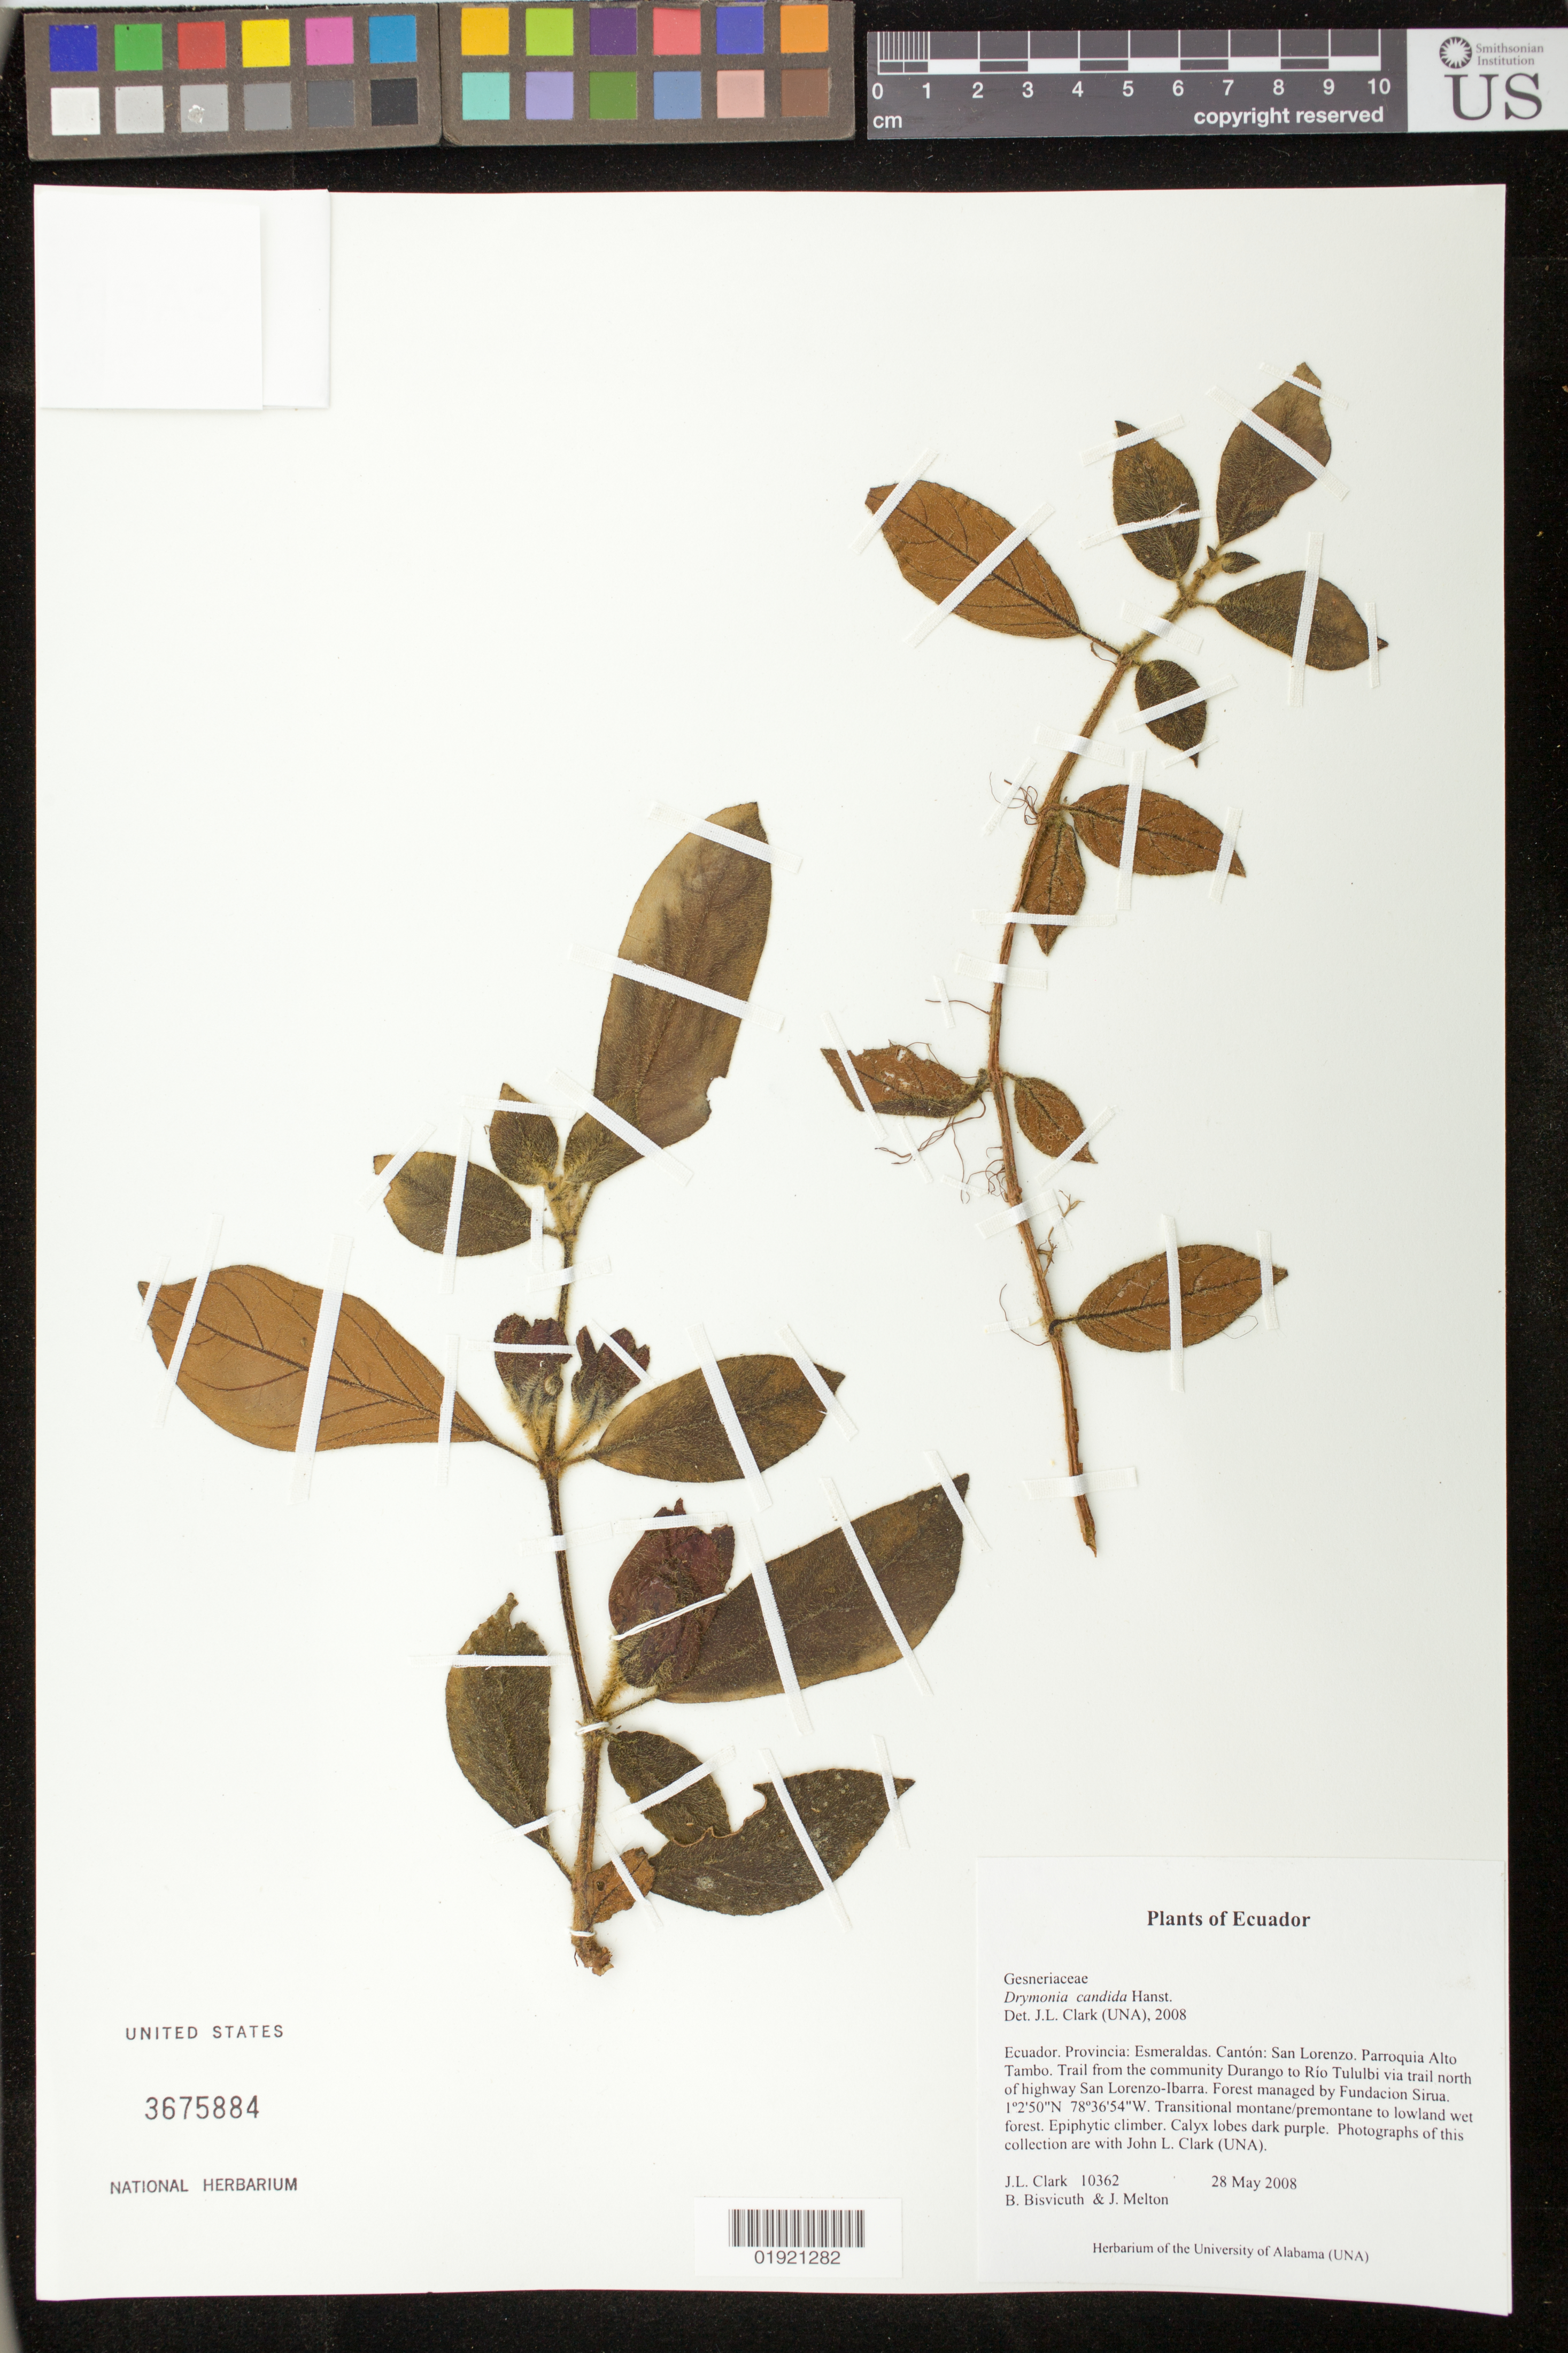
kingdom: Plantae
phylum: Tracheophyta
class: Magnoliopsida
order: Lamiales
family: Gesneriaceae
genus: Drymonia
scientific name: Drymonia candida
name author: Hanst.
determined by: Clark, J. L.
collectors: J. L. Clark, B. Bisvicuth & J. Melton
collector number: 10362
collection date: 2008-05-28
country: Ecuador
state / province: Esmeraldas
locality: Canton: San Lorenzo. Parroquia Alto Tambo. Trail from the community Durango to Rio Tululbi via trail north of highway San Lorenzo-Ibarra. Forest managed by Fundacion Sirua.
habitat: Transitional montane/premontane to lowland wet forest.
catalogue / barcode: US 3675884